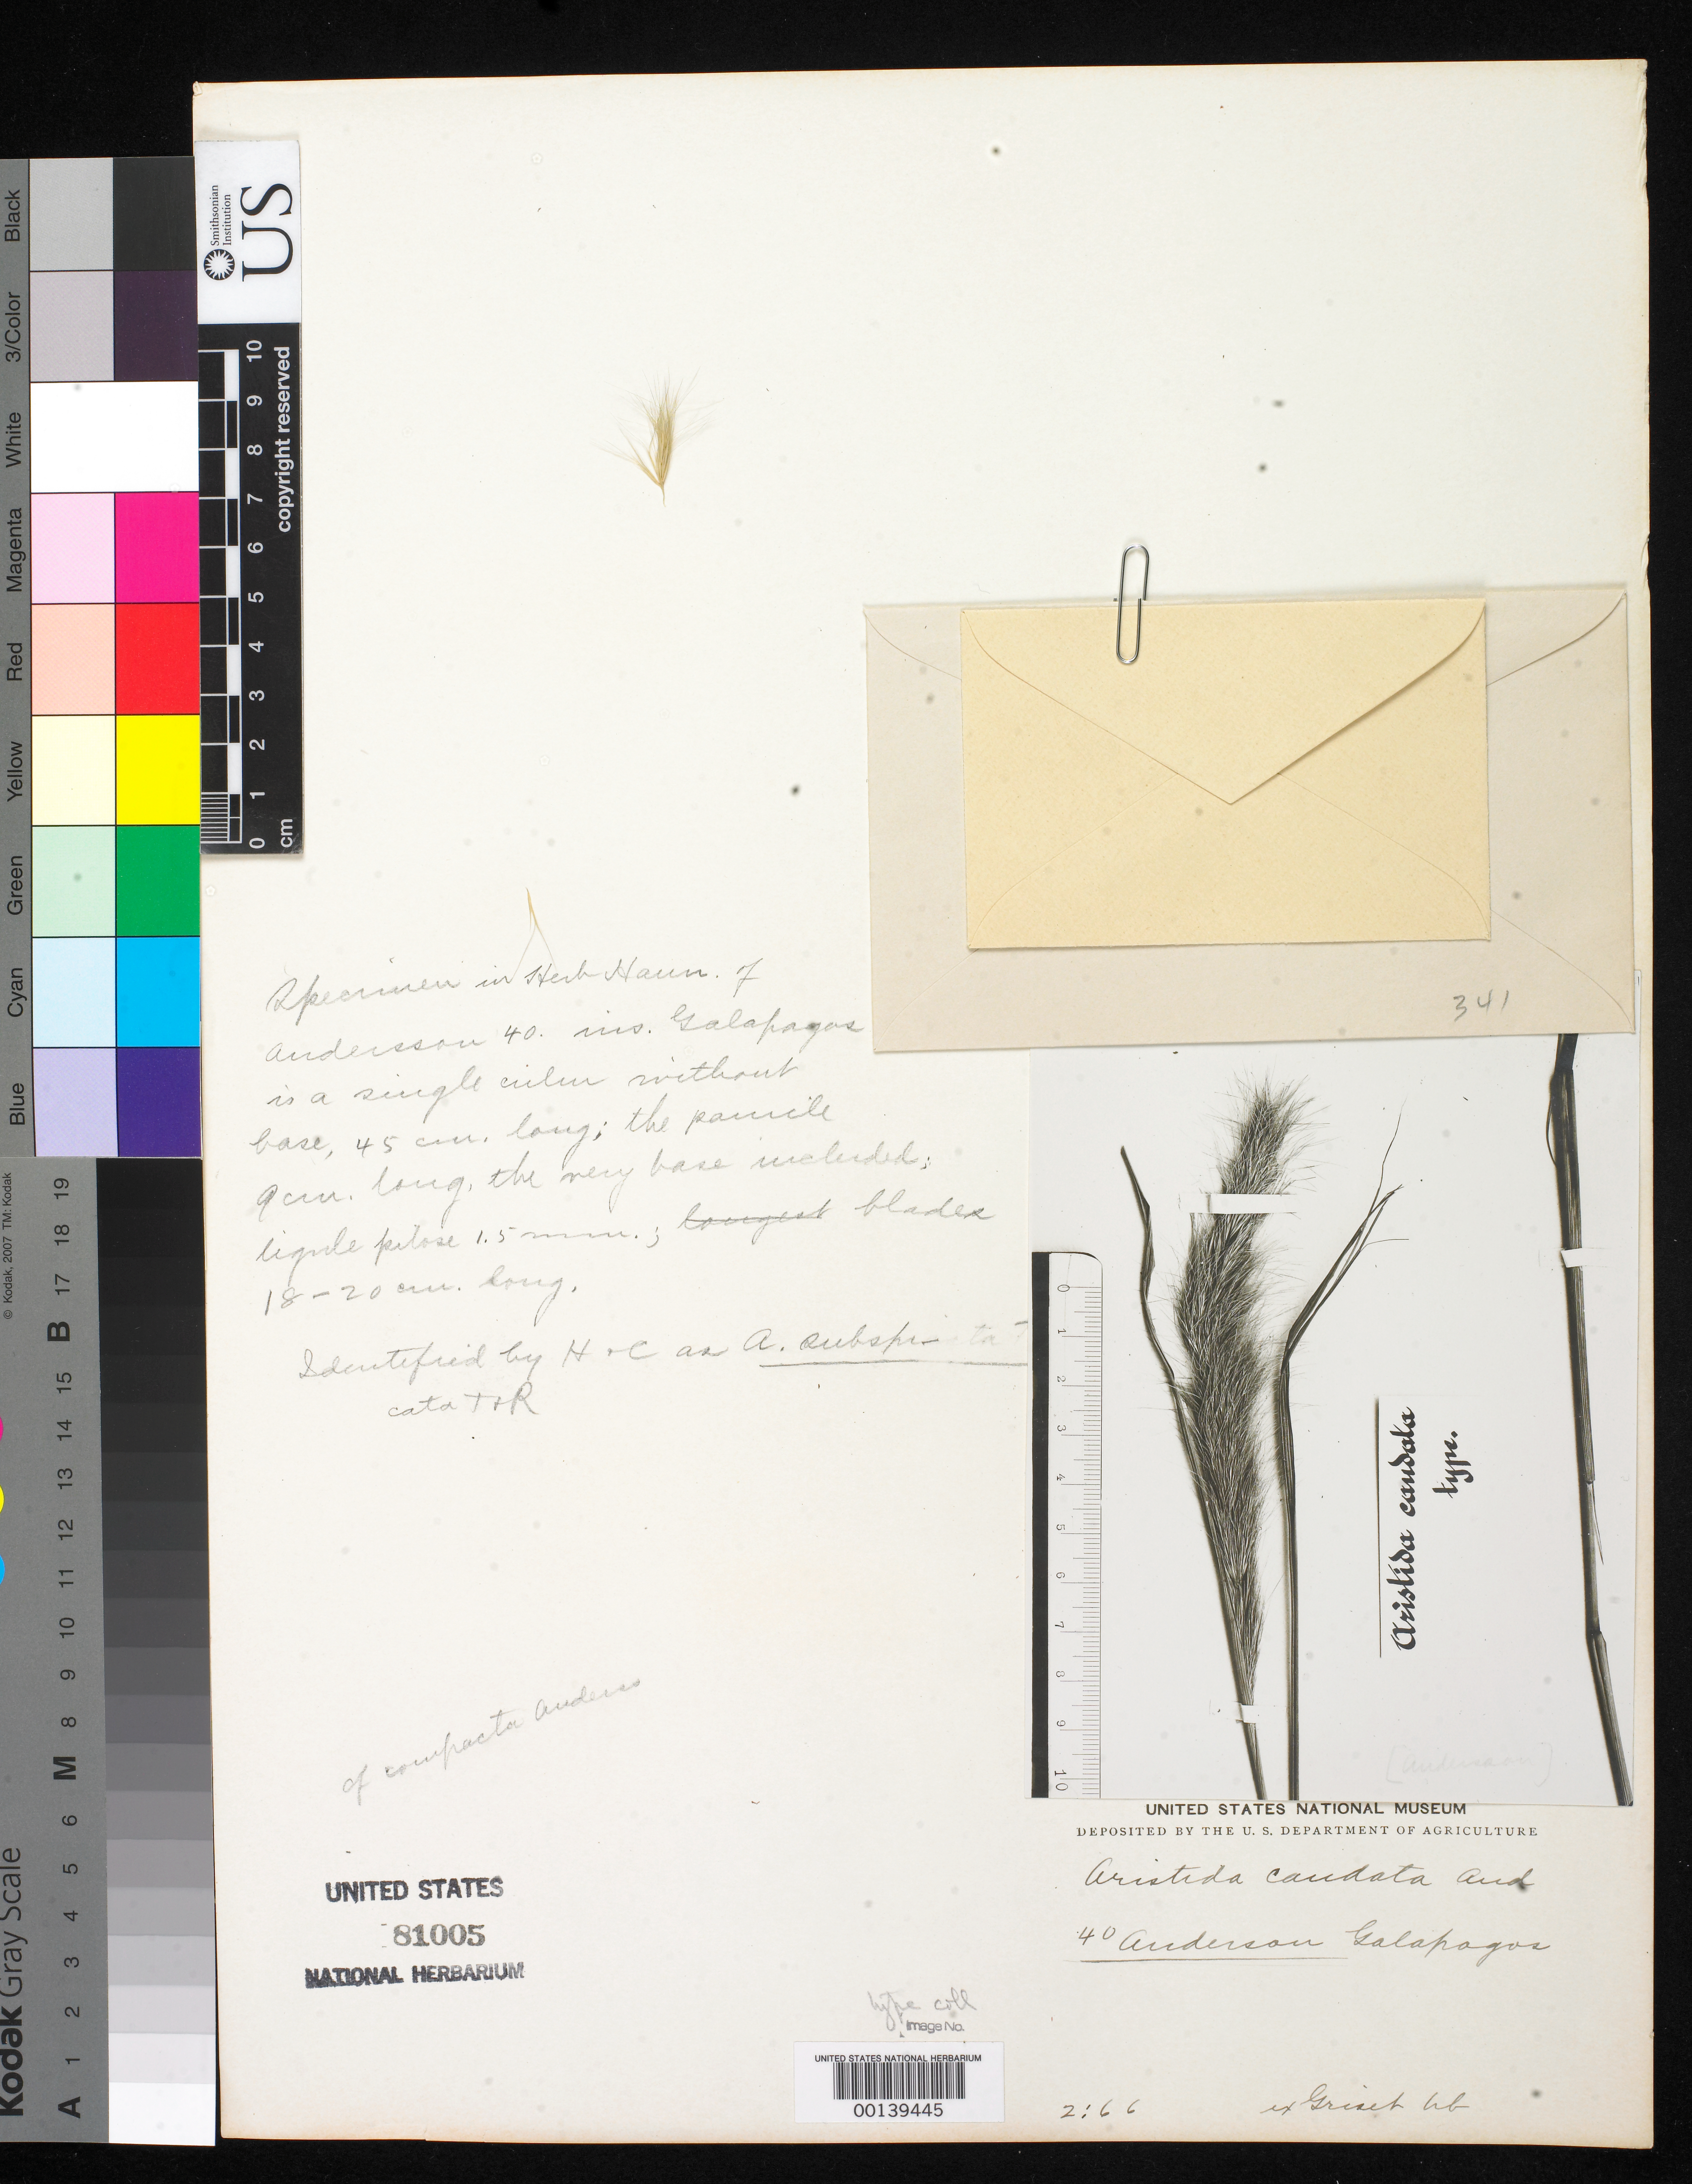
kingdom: Plantae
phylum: Tracheophyta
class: Liliopsida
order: Poales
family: Poaceae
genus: Aristida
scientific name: Aristida caudata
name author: Andersson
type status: Type Fragment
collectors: N. J. Andersson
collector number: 40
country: Ecuador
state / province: Colón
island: Santa Cruz [Indefatigable, Chaves]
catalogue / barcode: US 81005